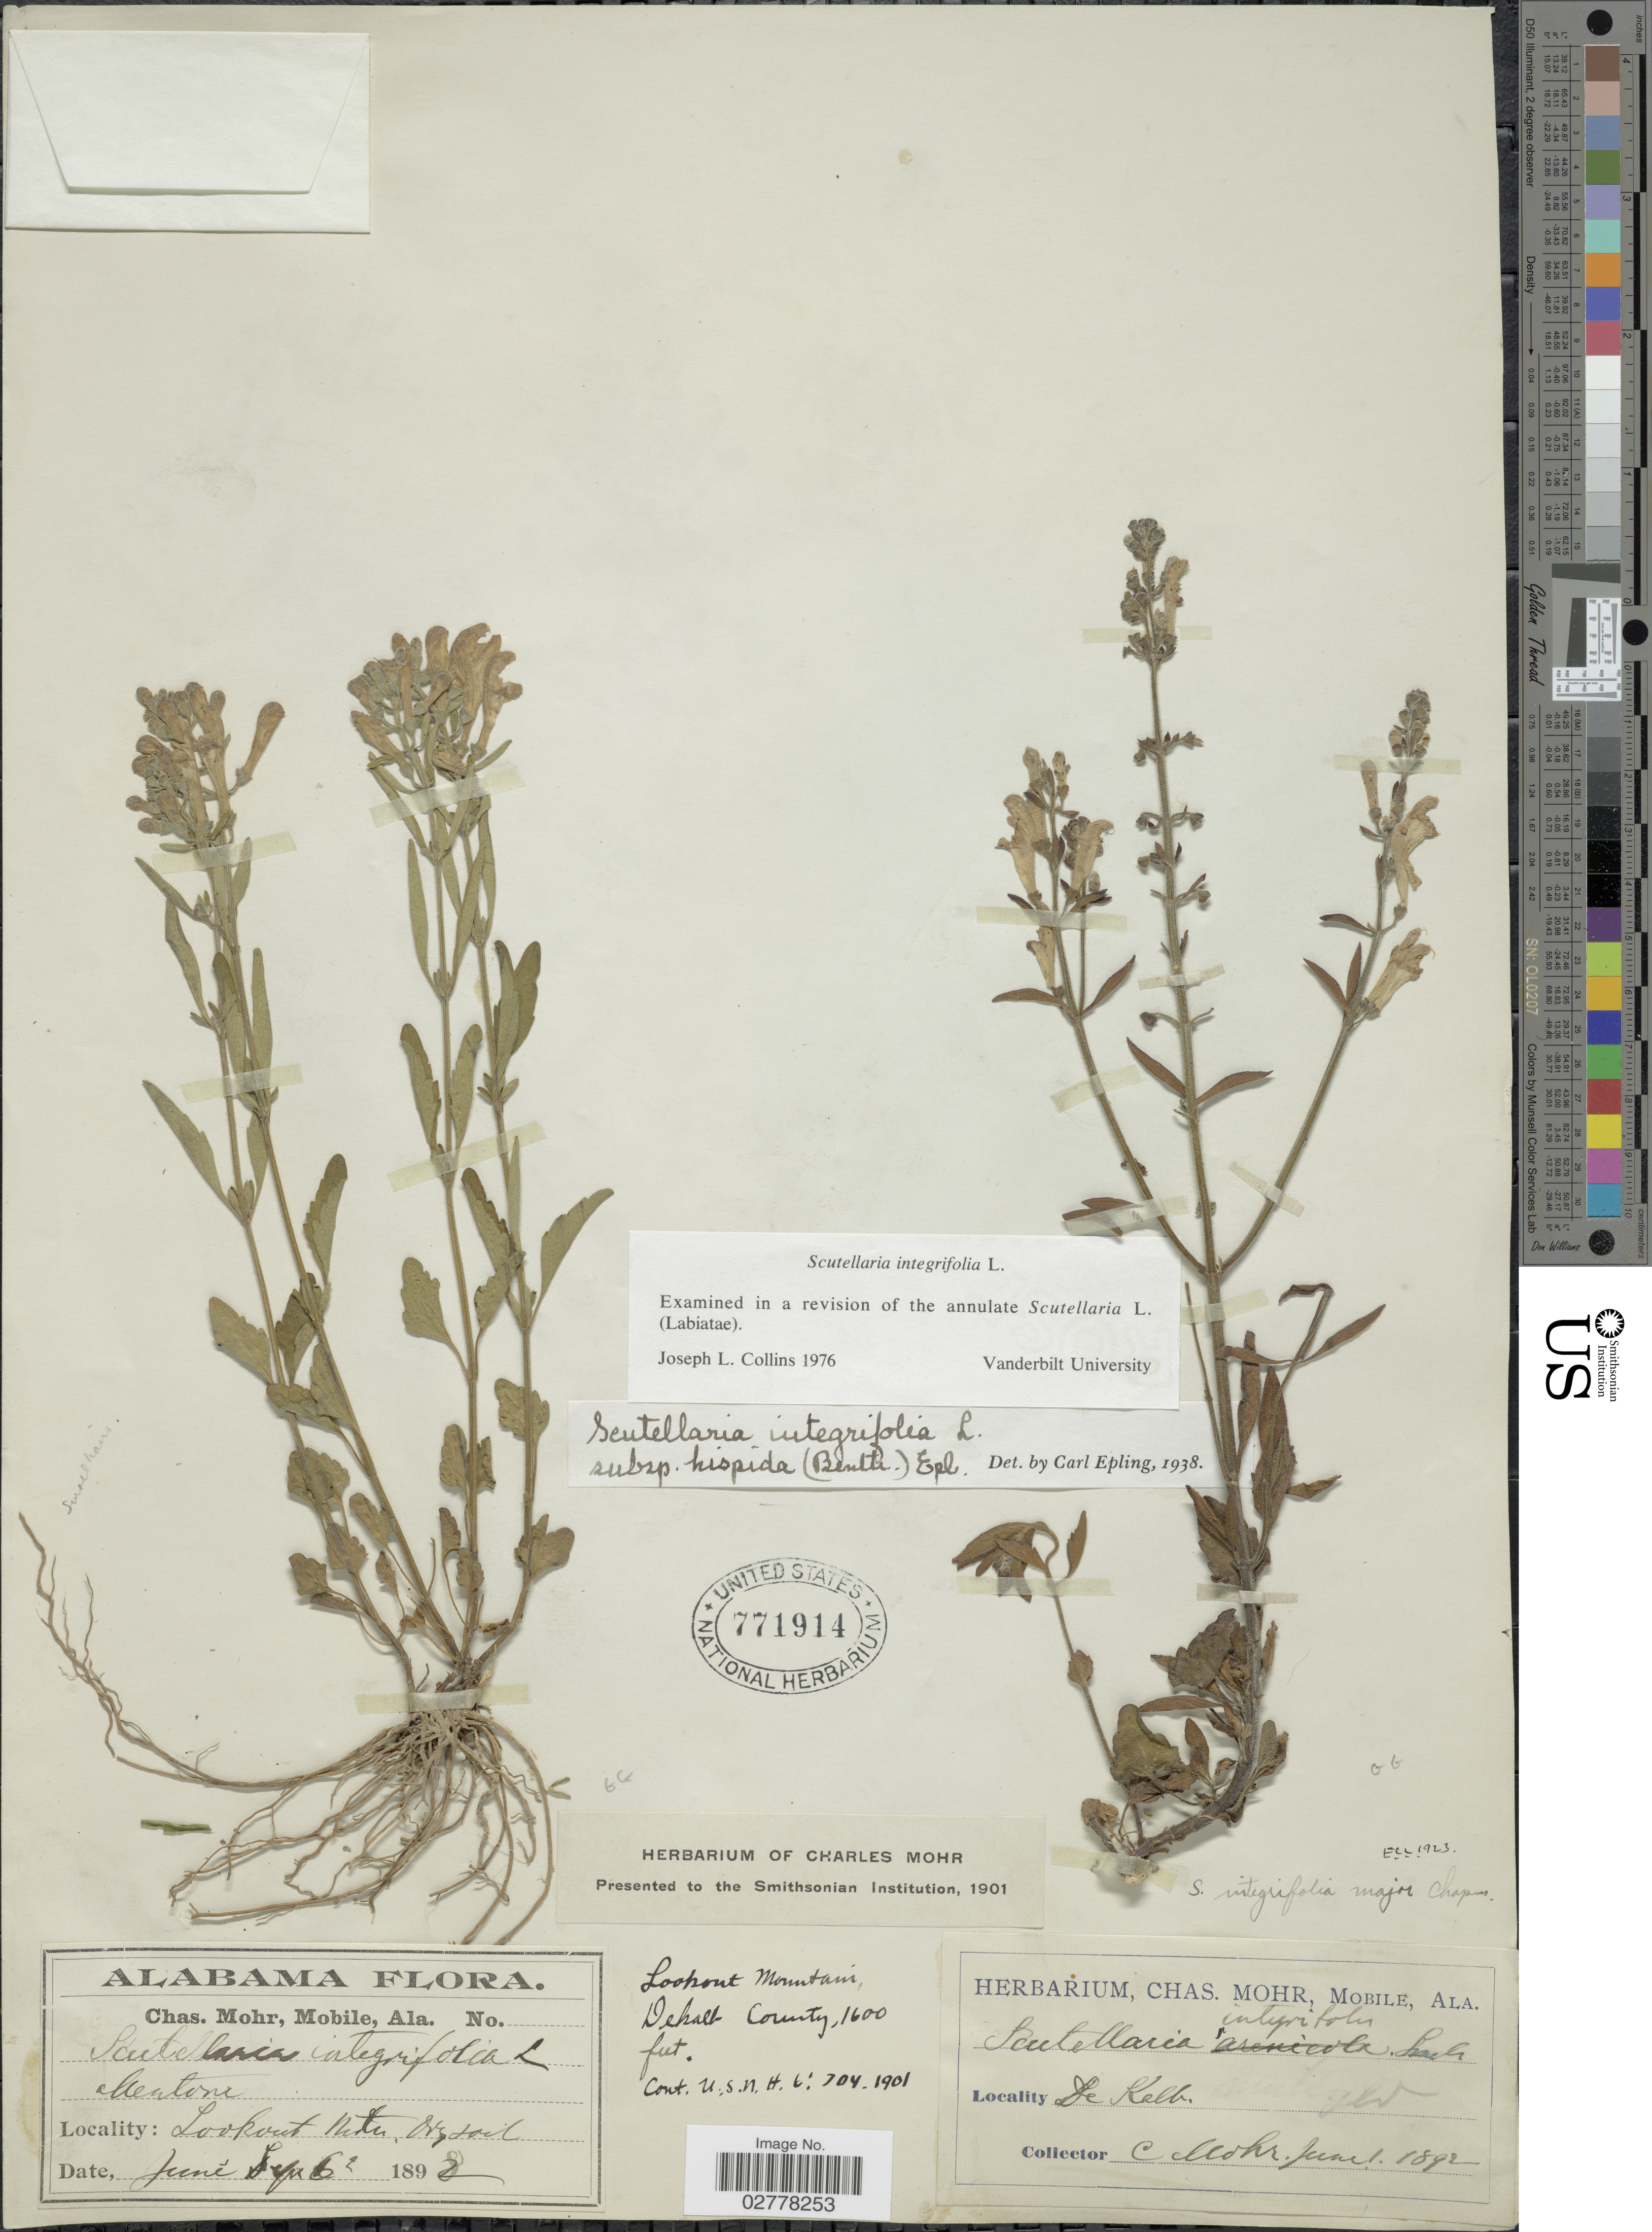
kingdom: Plantae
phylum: Tracheophyta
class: Magnoliopsida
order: Lamiales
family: Lamiaceae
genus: Scutellaria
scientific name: Scutellaria integrifolia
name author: L.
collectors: Mohr, C. T. (herbarium)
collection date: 1892-06-01/1892-06-02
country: United States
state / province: Alabama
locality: Lookout Mountains. Dekalb County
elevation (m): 488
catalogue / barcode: US 771914